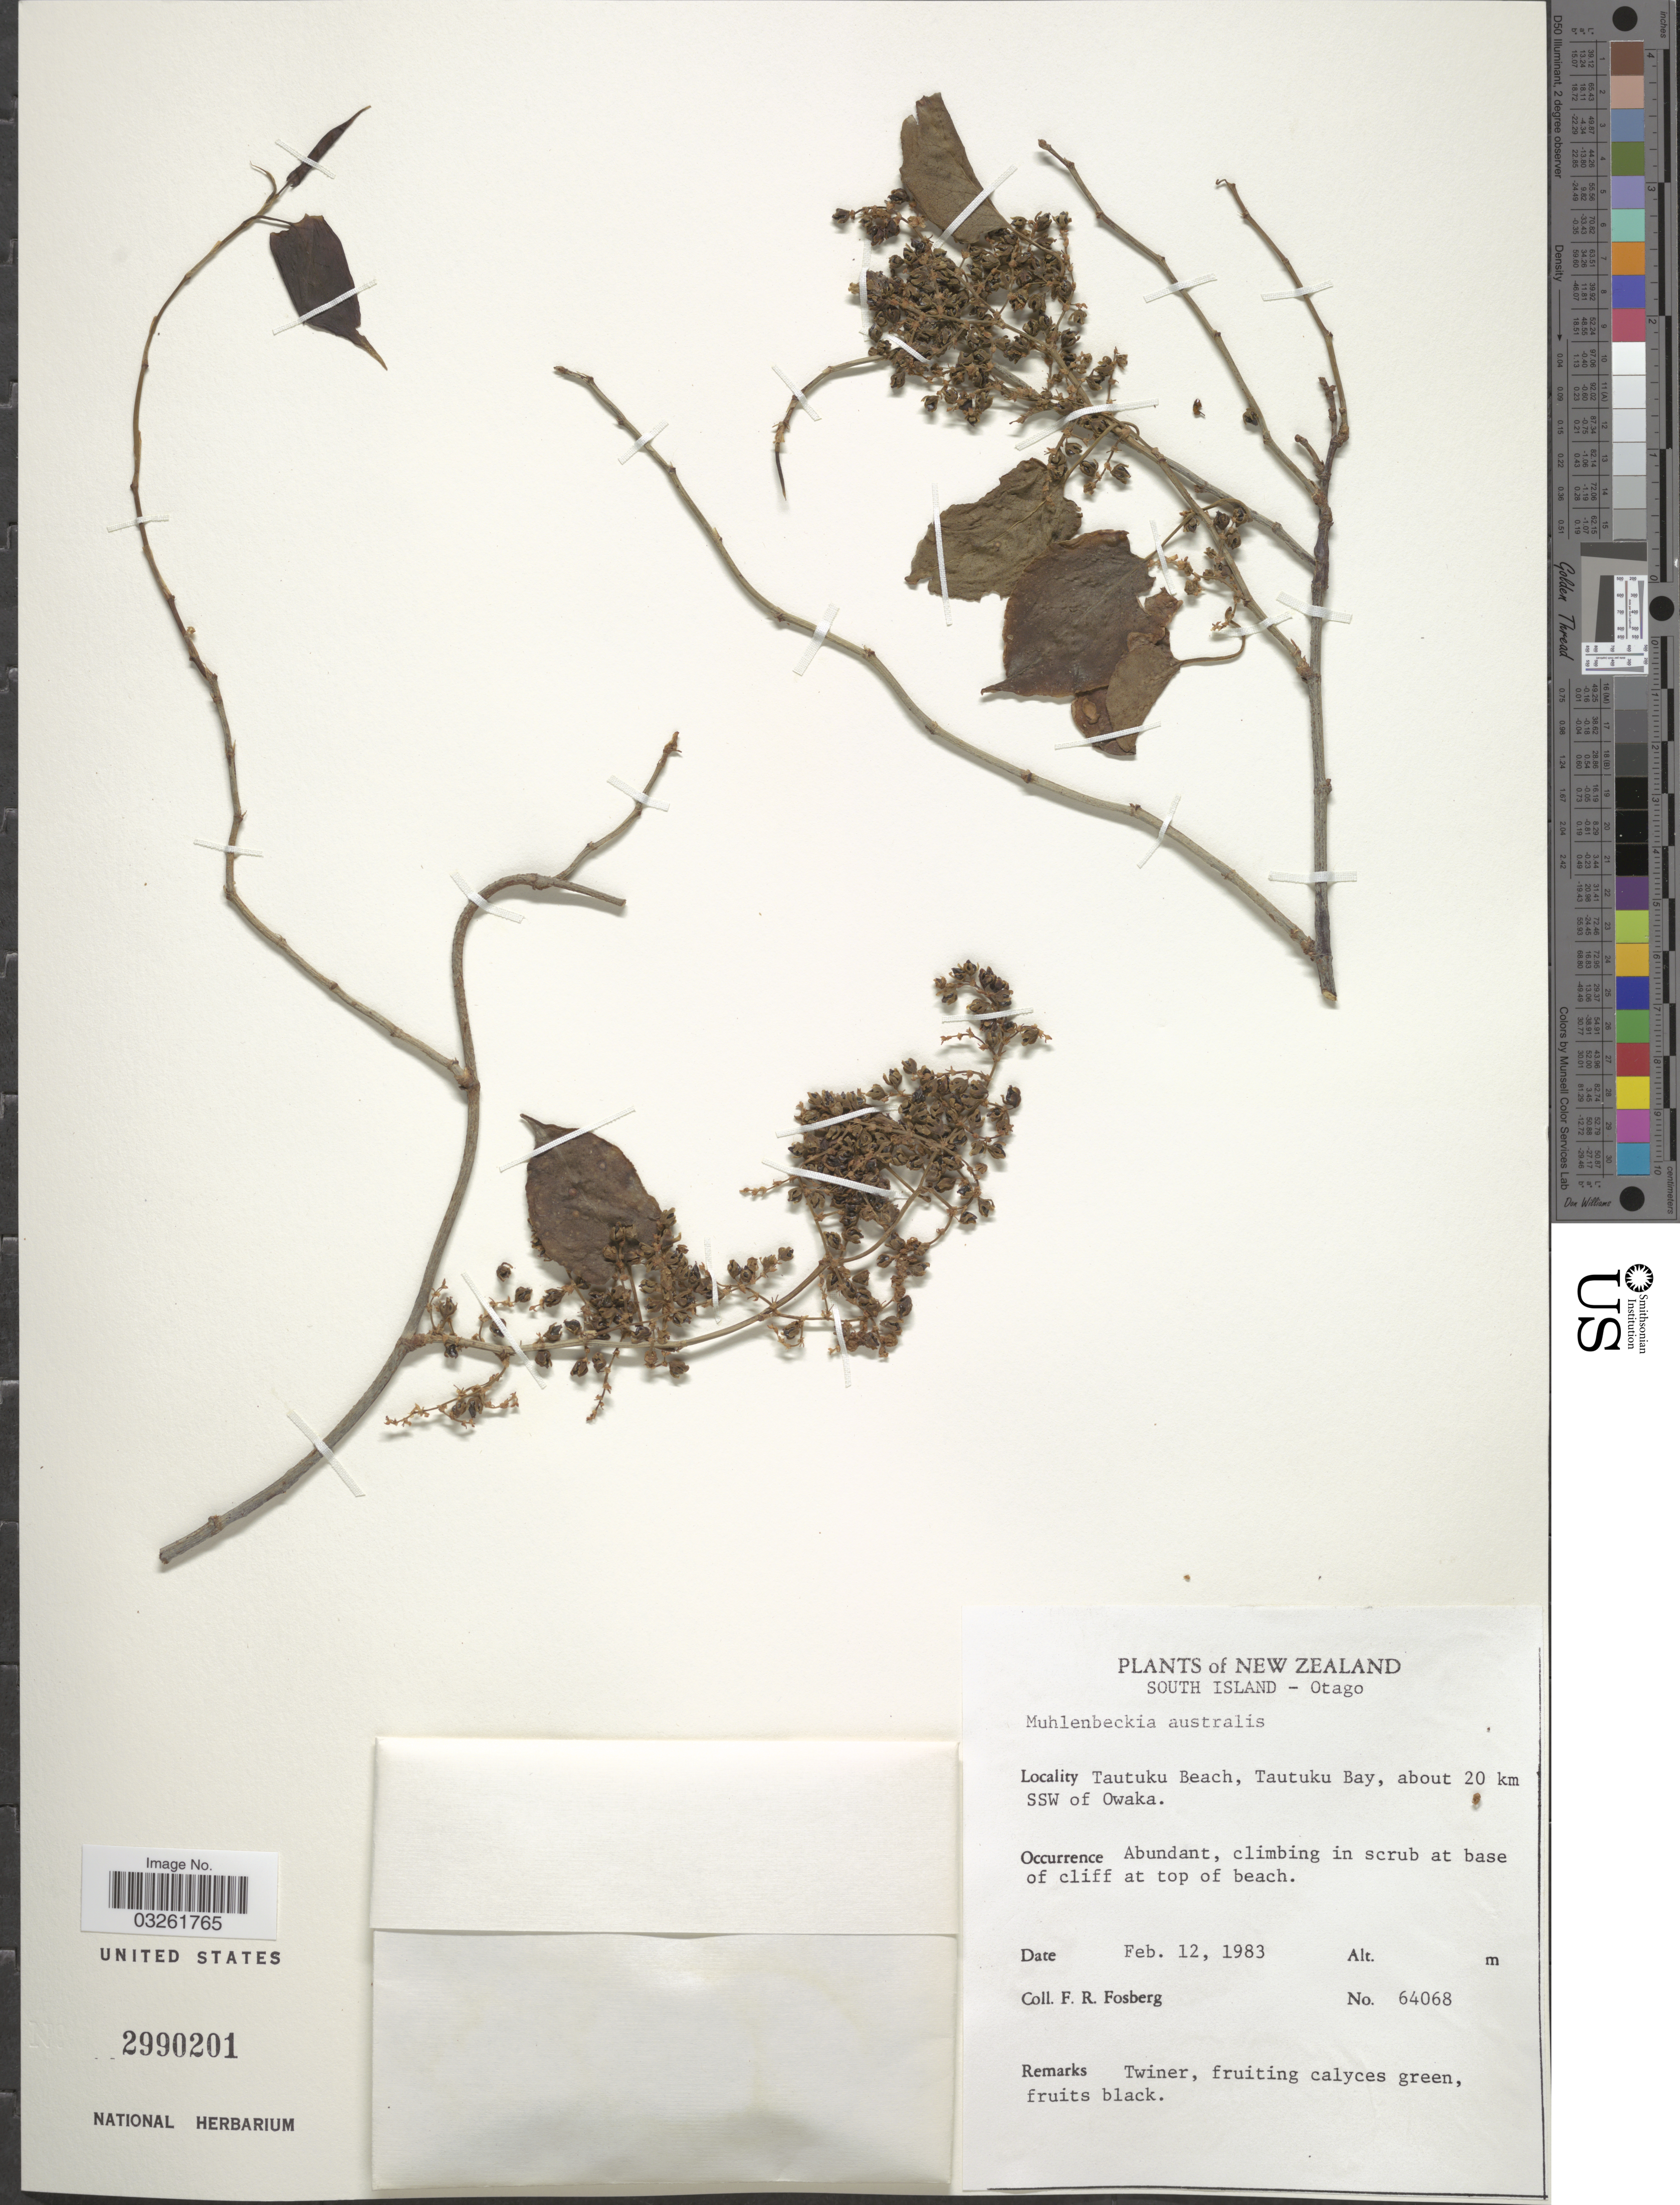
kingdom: Plantae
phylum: Tracheophyta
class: Magnoliopsida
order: Caryophyllales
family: Polygonaceae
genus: Muehlenbeckia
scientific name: Muehlenbeckia australis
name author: Meisn.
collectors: F. R. Fosberg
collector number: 64068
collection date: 1983-02-12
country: New Zealand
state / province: Otago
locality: South Island - Otago. Tautuku Beach, Tautuku Bay, about 20 km SSW of Owaka.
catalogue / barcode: US 2990201